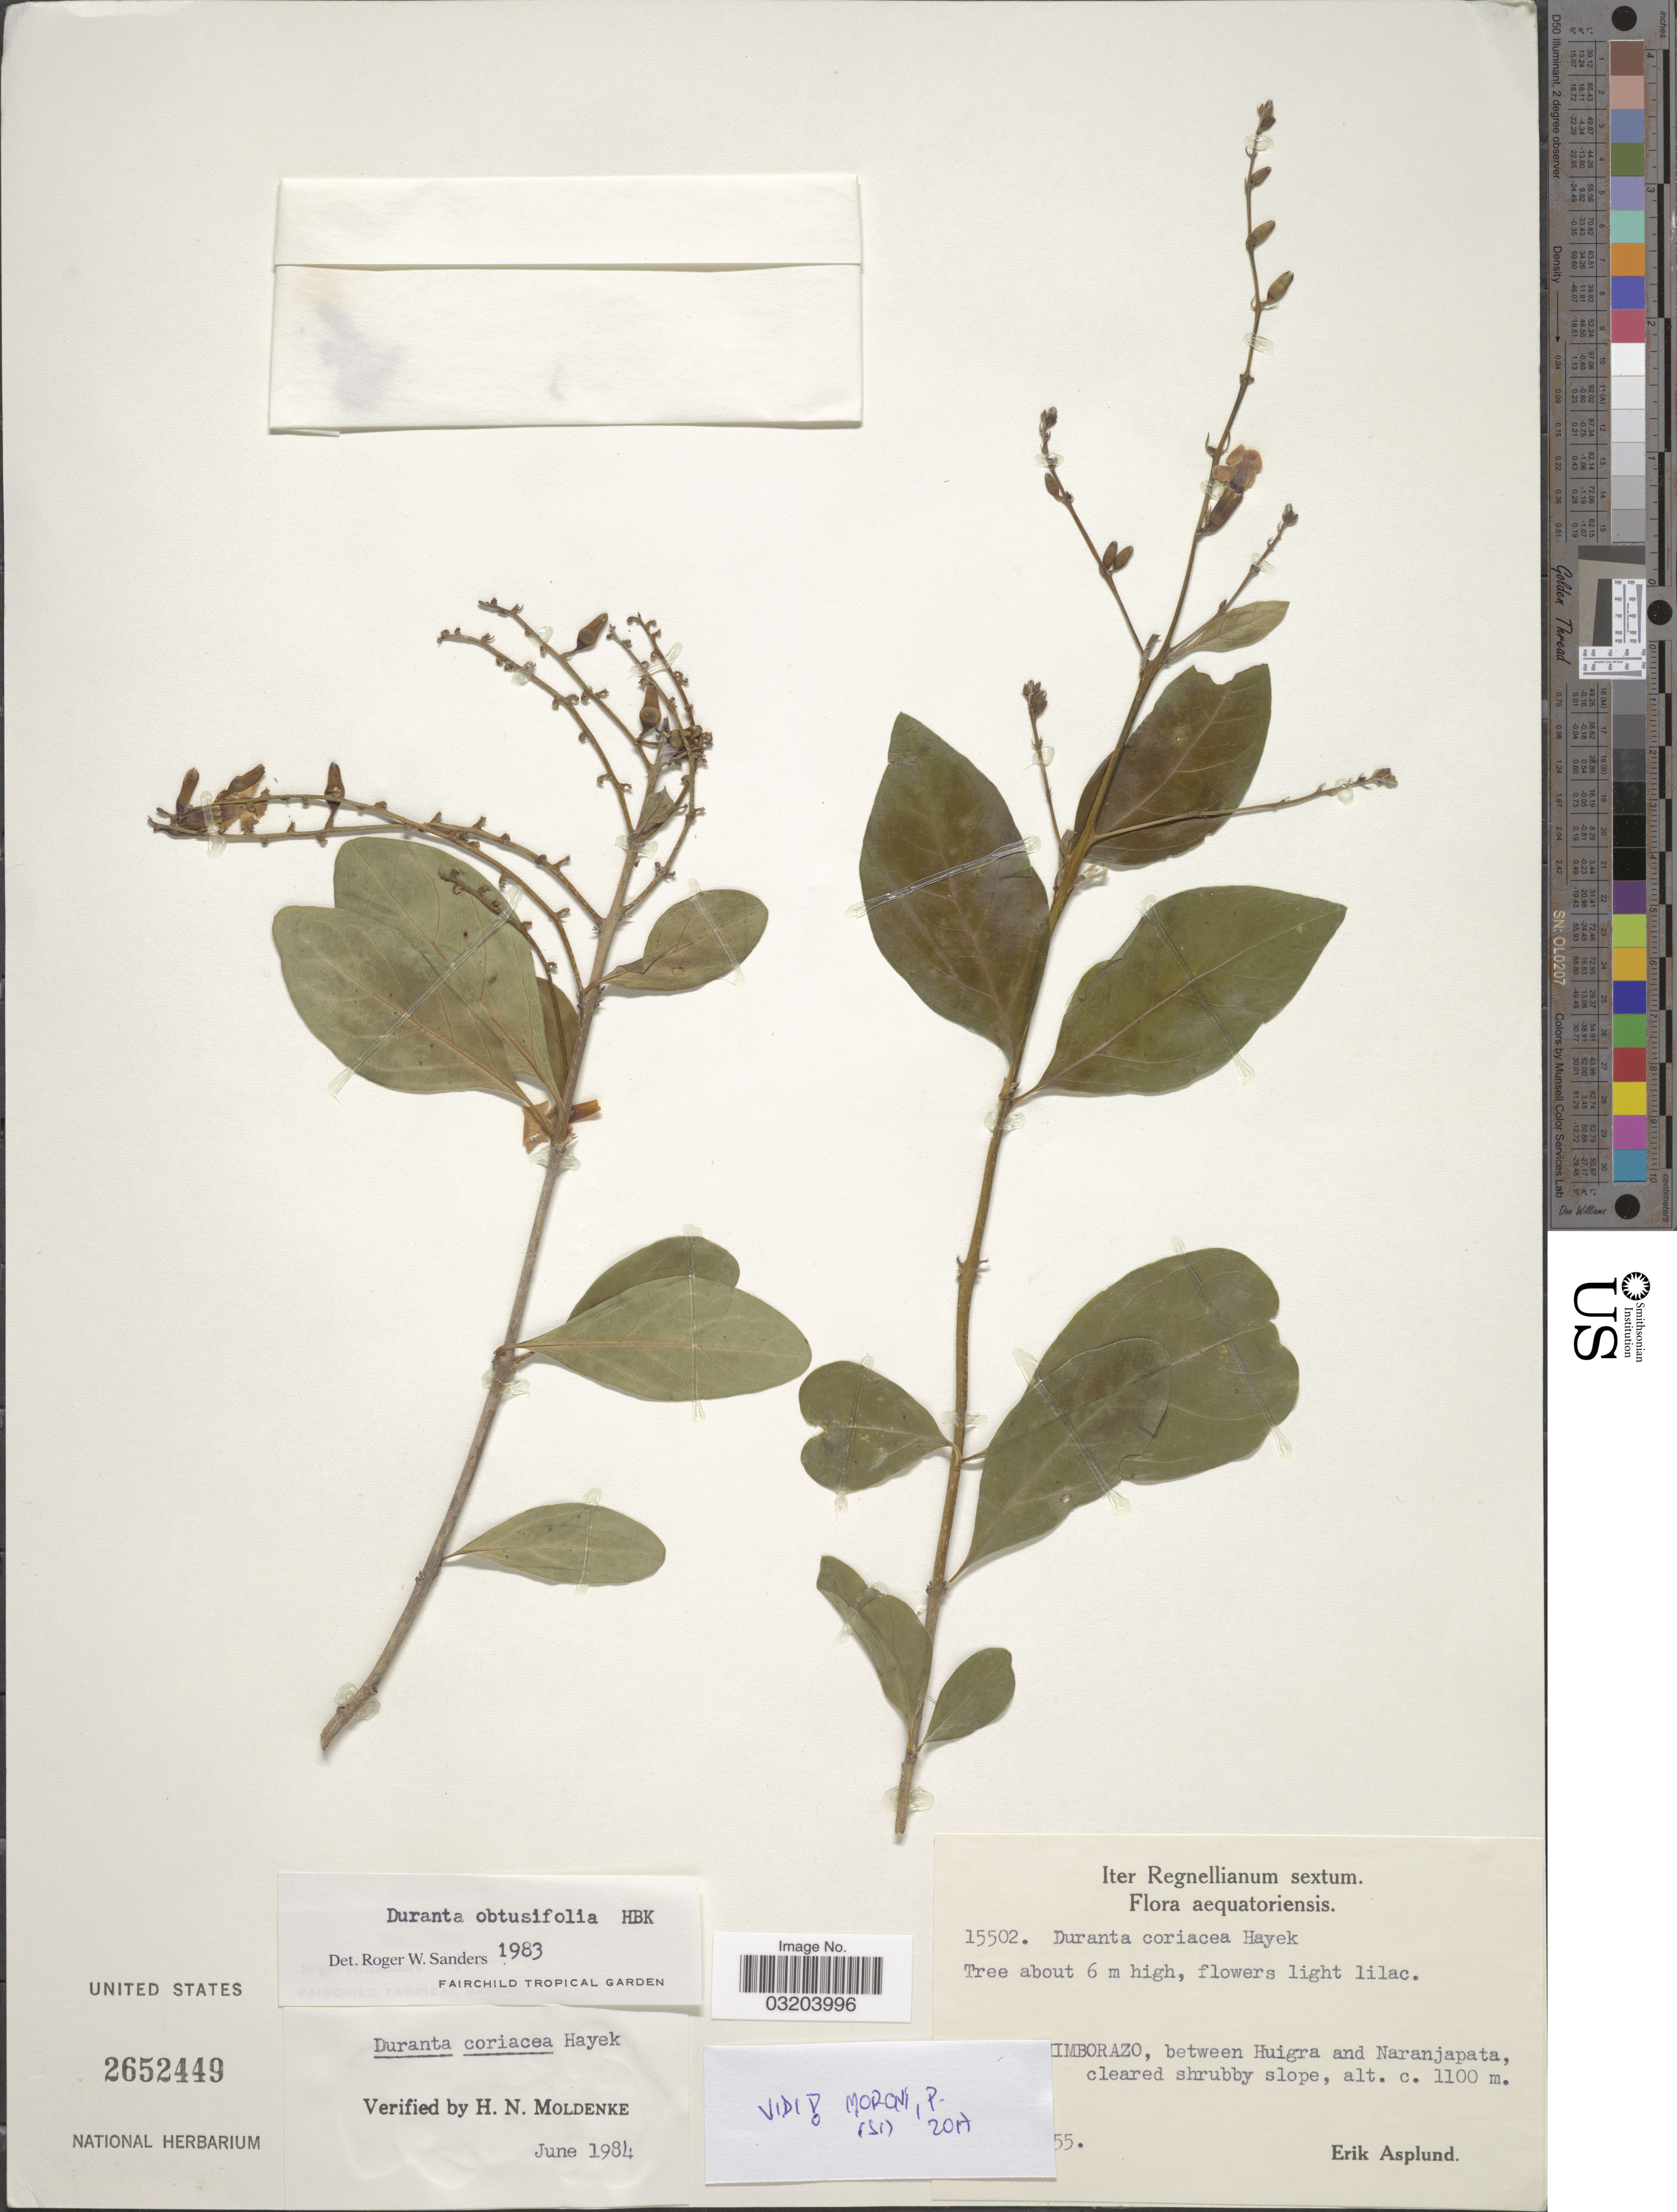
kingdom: Plantae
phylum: Tracheophyta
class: Magnoliopsida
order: Lamiales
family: Verbenaceae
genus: Duranta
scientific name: Duranta coriacea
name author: Hayek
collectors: E. Asplund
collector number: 15502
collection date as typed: ! 55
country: Ecuador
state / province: Chimborazo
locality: Aequatoriensis, between Huigra and Naranjapata.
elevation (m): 1100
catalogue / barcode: US 2652449